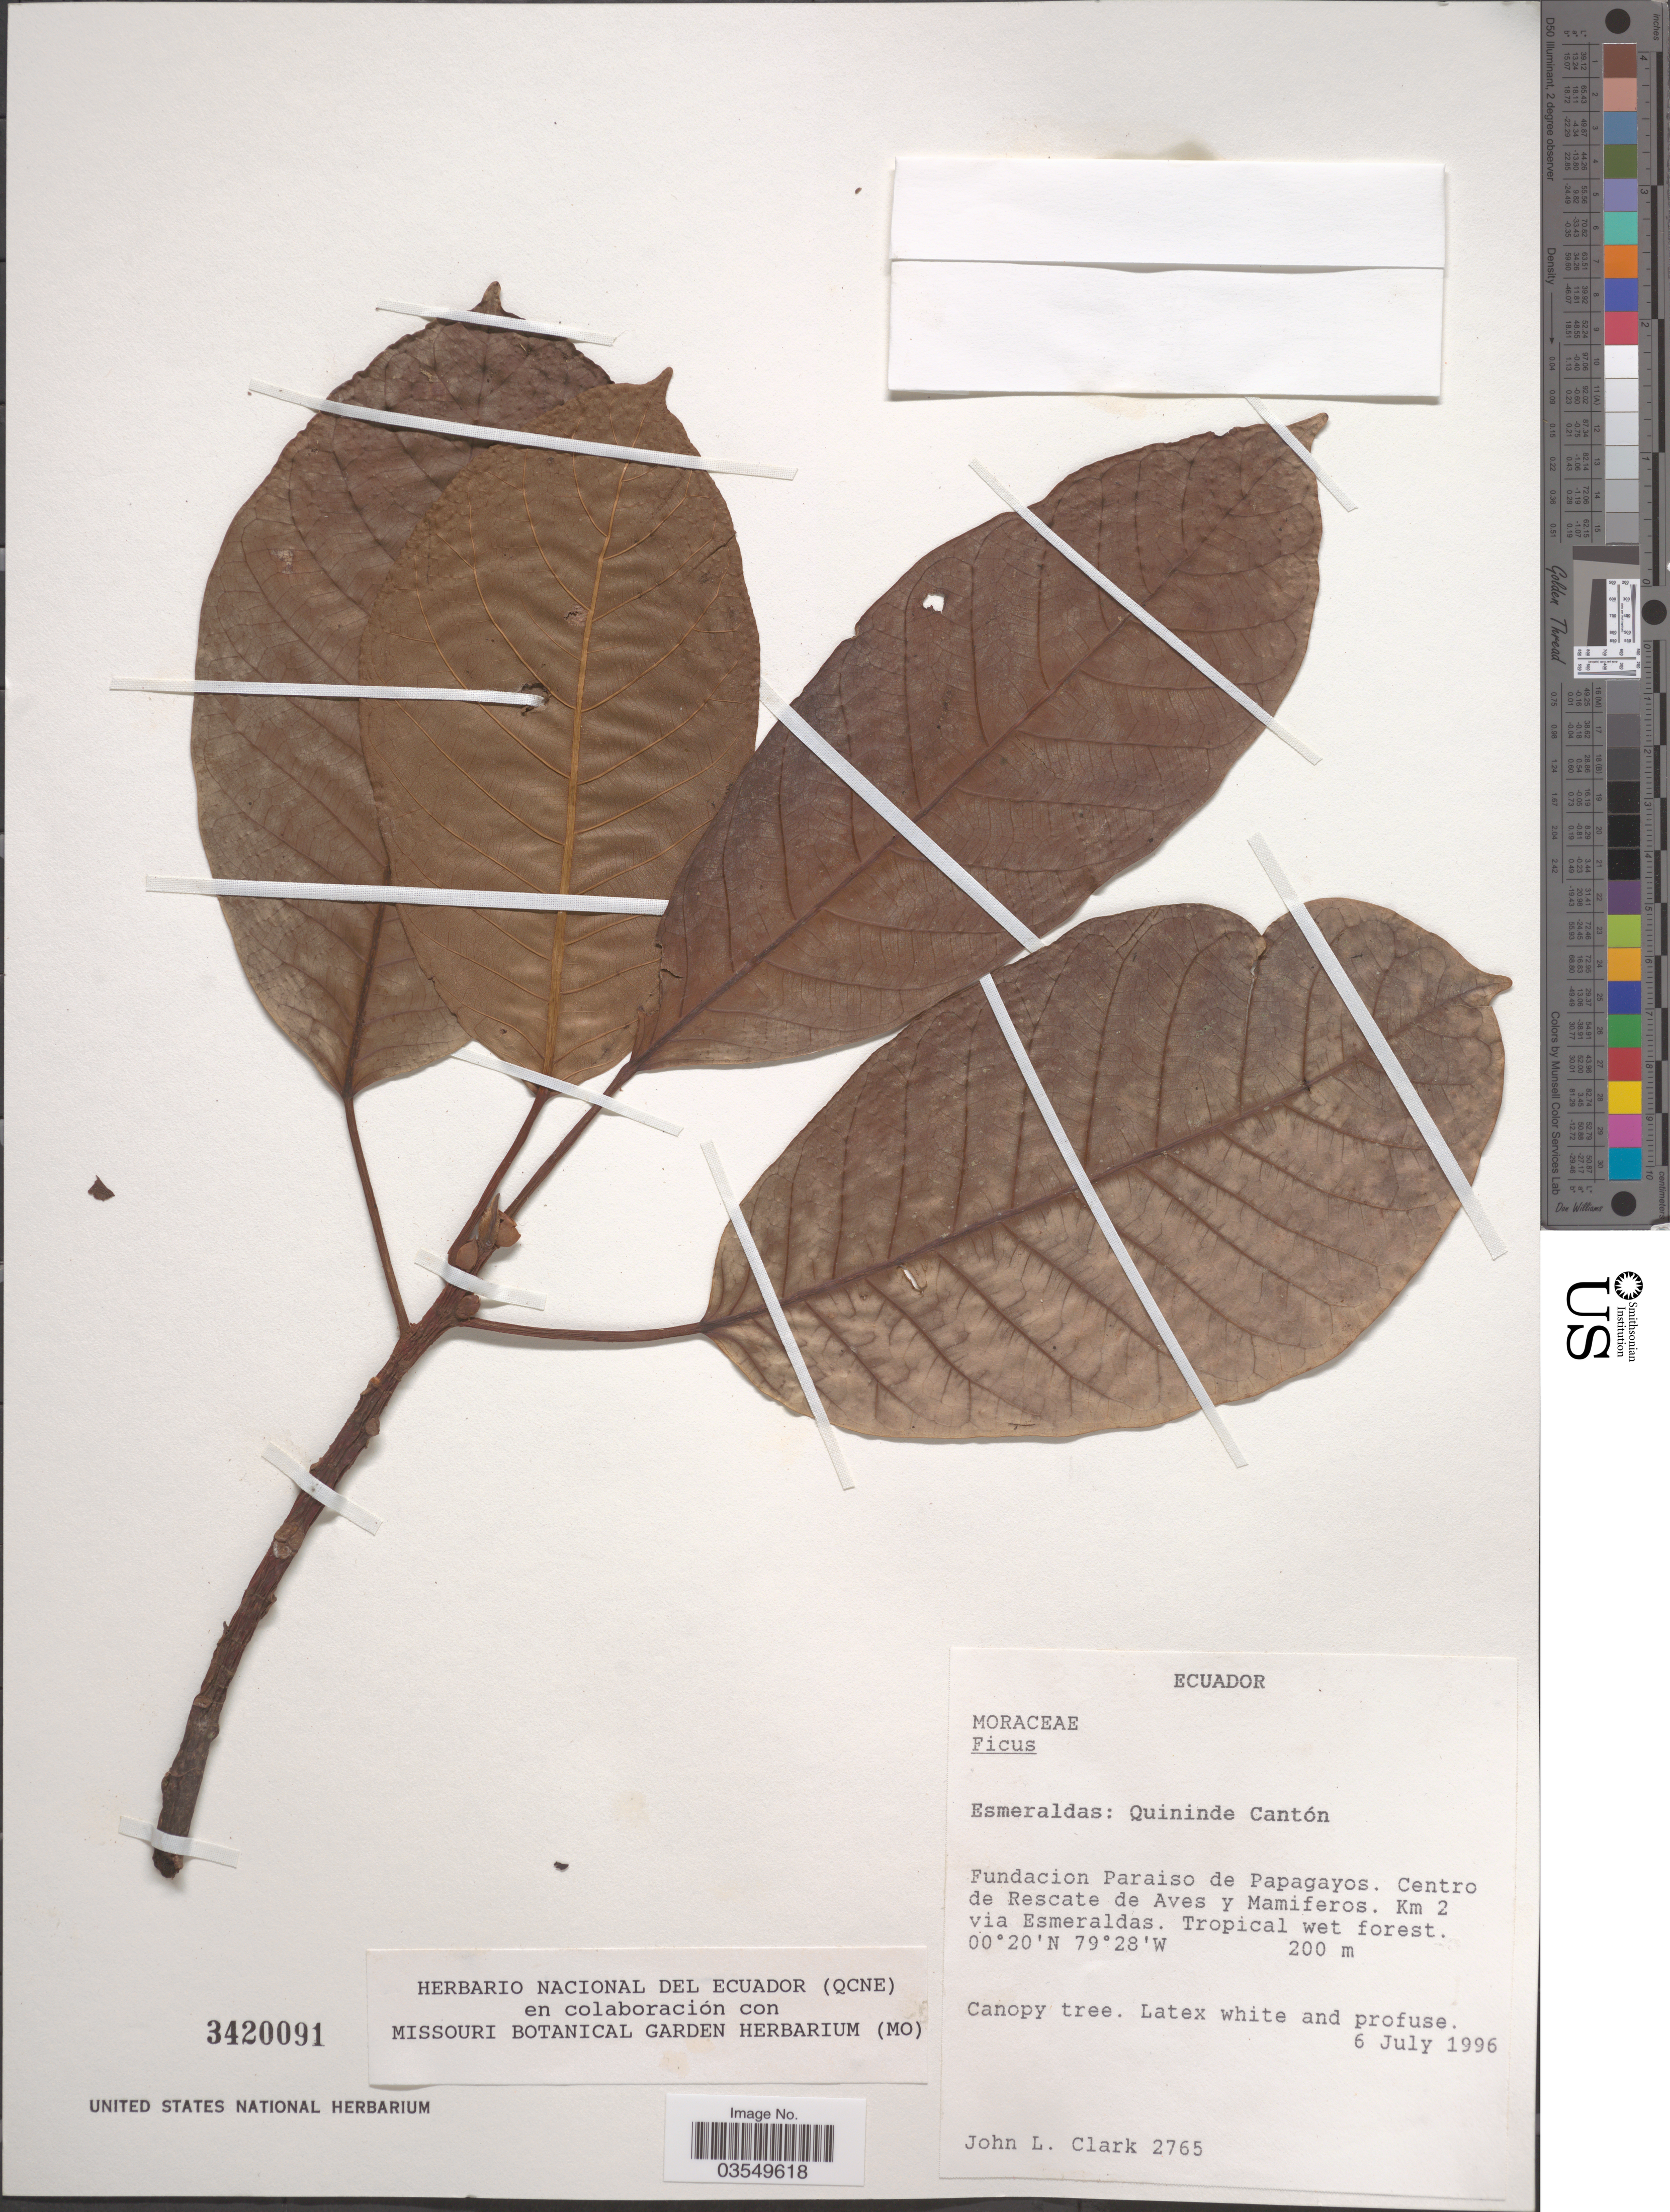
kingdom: Plantae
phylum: Tracheophyta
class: Magnoliopsida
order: Rosales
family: Moraceae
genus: Ficus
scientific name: Ficus sp.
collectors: J. L. Clark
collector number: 2765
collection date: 1996-07-06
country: Ecuador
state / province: Esmeraldas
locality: Quininde Cantón. Fundacion Paraiso de Papagayos. Centro de Rescate de Aves y Mamiferos. Km 2 via Esmeraldas.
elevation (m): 200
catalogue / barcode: US 3420091